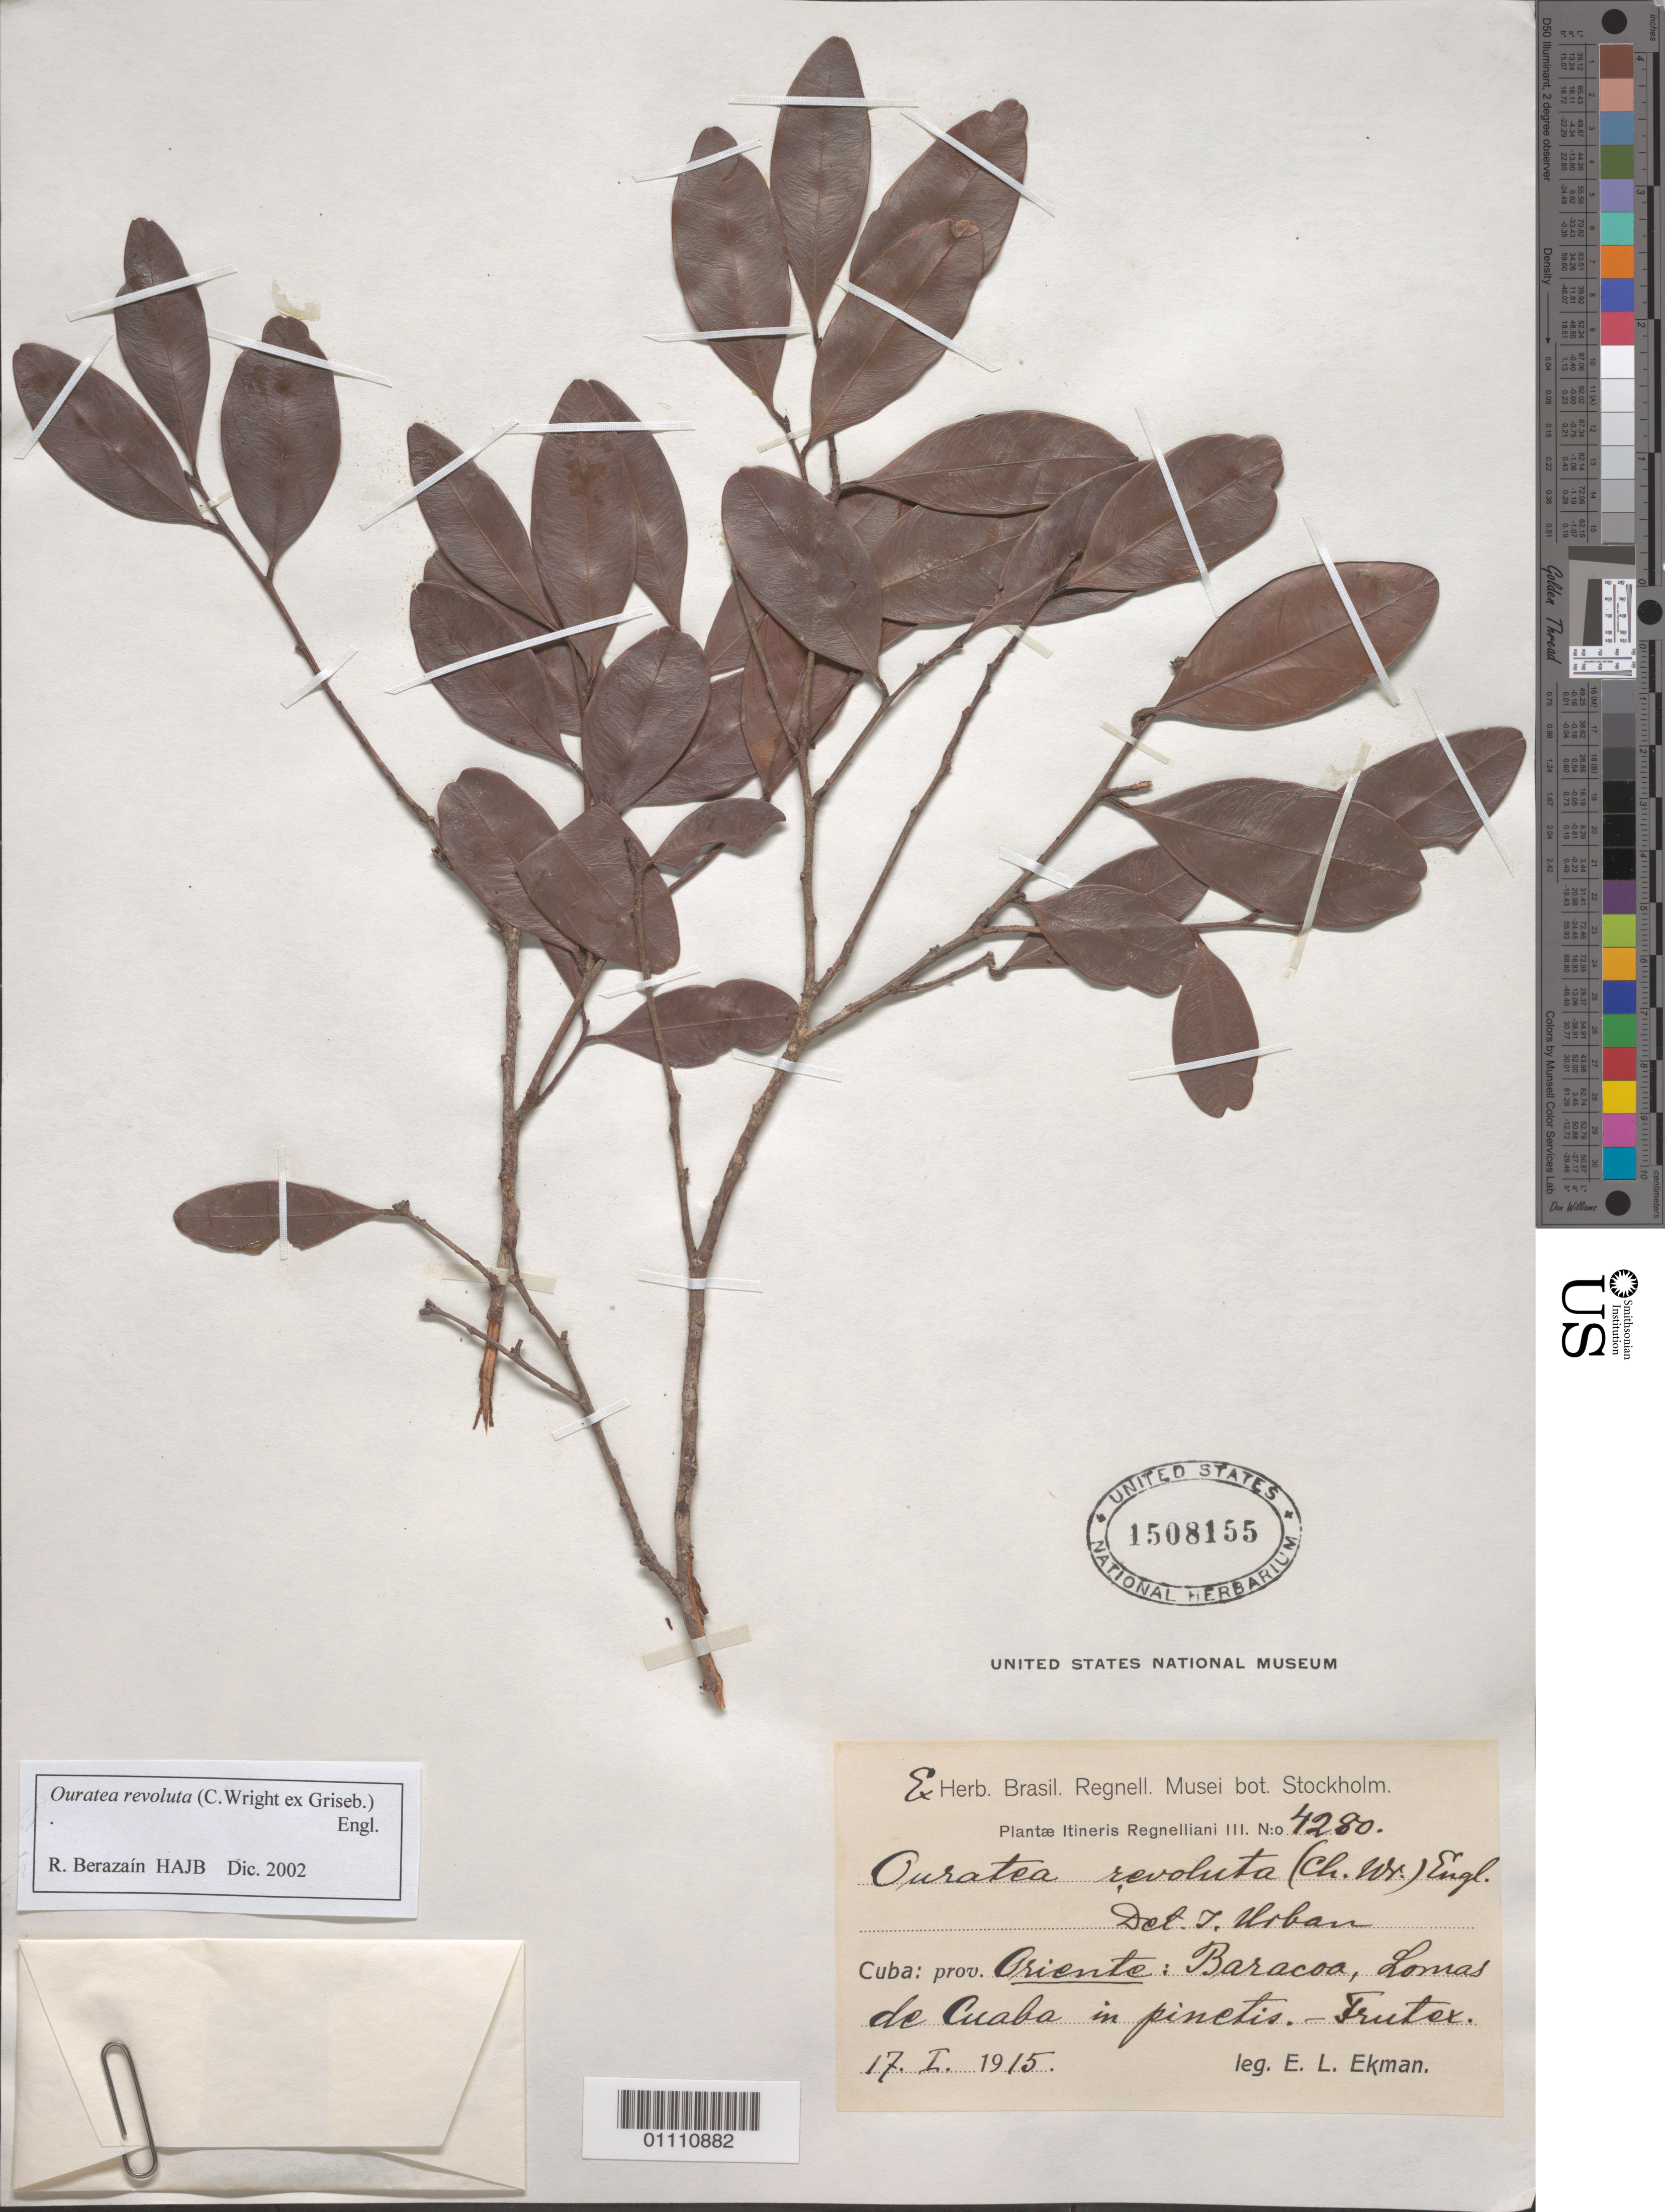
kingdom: Plantae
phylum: Tracheophyta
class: Magnoliopsida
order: Malpighiales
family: Ochnaceae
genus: Ouratea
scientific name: Ouratea revoluta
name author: (C. Wright ex Griseb.) Engl.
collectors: E. L. Ekman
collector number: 4280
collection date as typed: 17 Jan 1915 or 17 Jun 1915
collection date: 1915-01-17 or 1915-06-17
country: Cuba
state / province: Guantánamo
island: Cuba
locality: Baracoa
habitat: Oriente: Baracoa, Lomas de Cuaba in pinetis--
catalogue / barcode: US 1508155